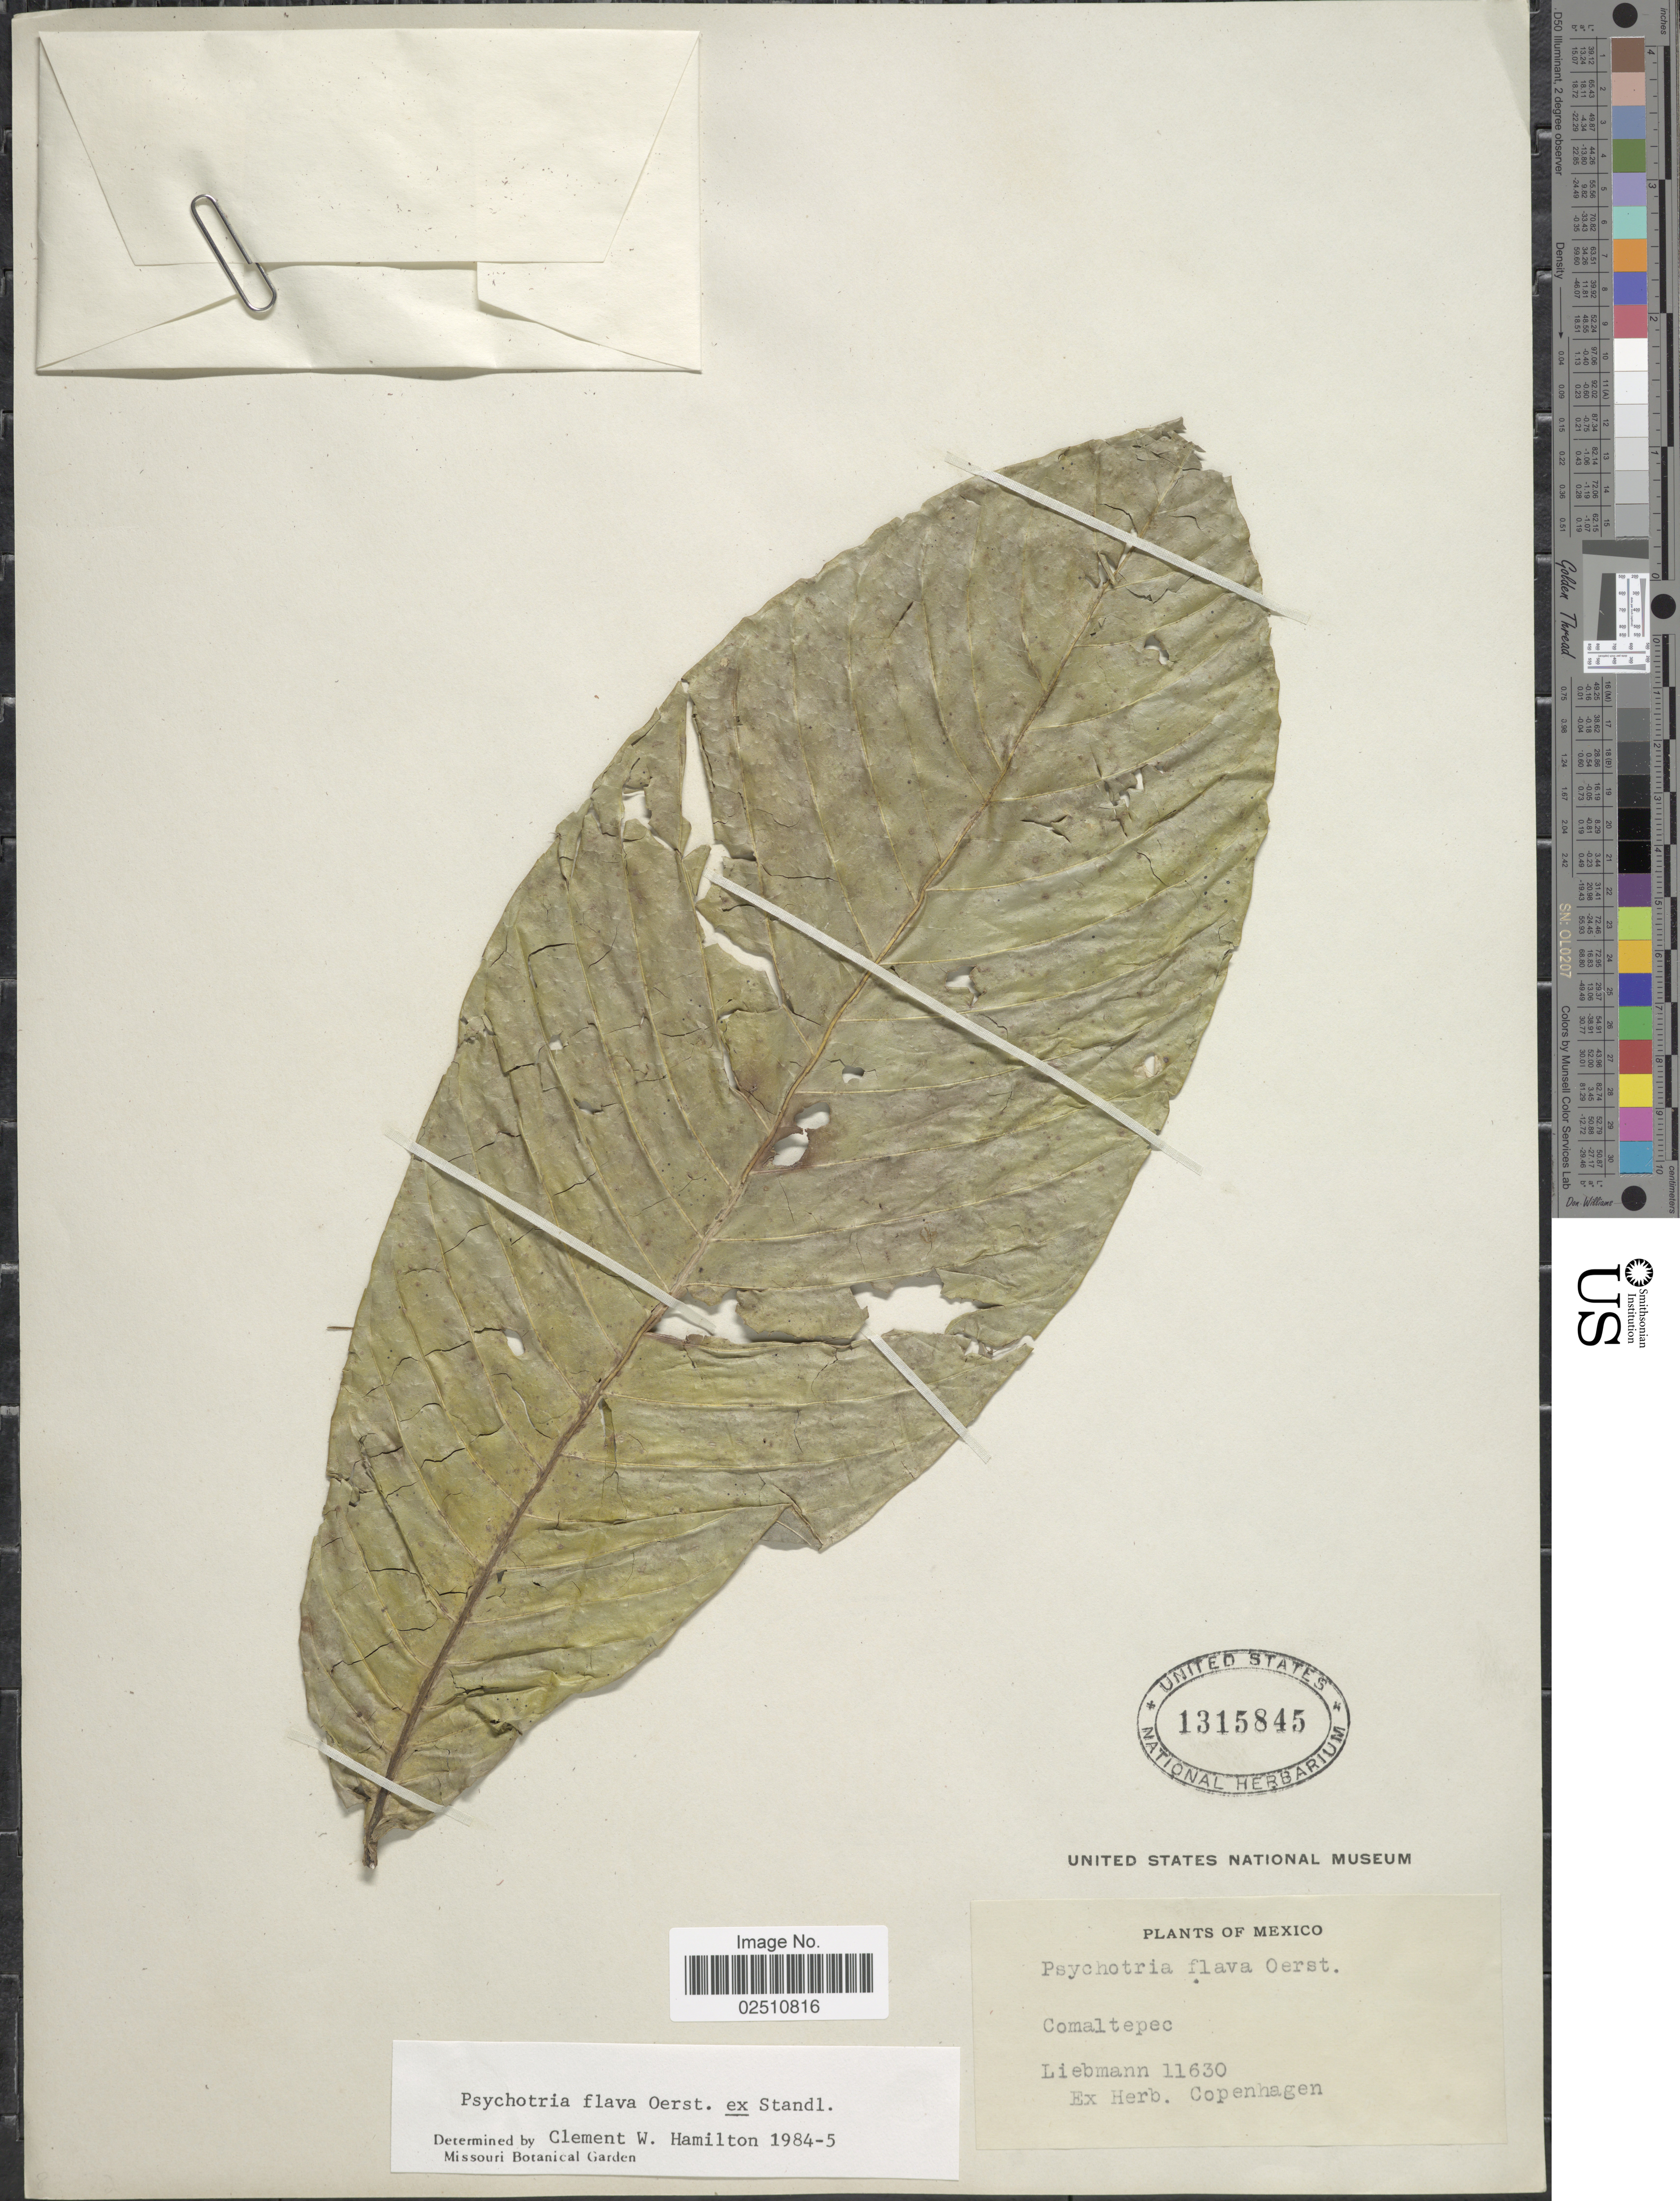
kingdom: Plantae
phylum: Tracheophyta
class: Magnoliopsida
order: Gentianales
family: Rubiaceae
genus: Psychotria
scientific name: Psychotria flava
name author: Oerst. ex Standl.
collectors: Liebmann, --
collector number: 11630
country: Mexico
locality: Comaltepec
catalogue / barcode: US 1315845